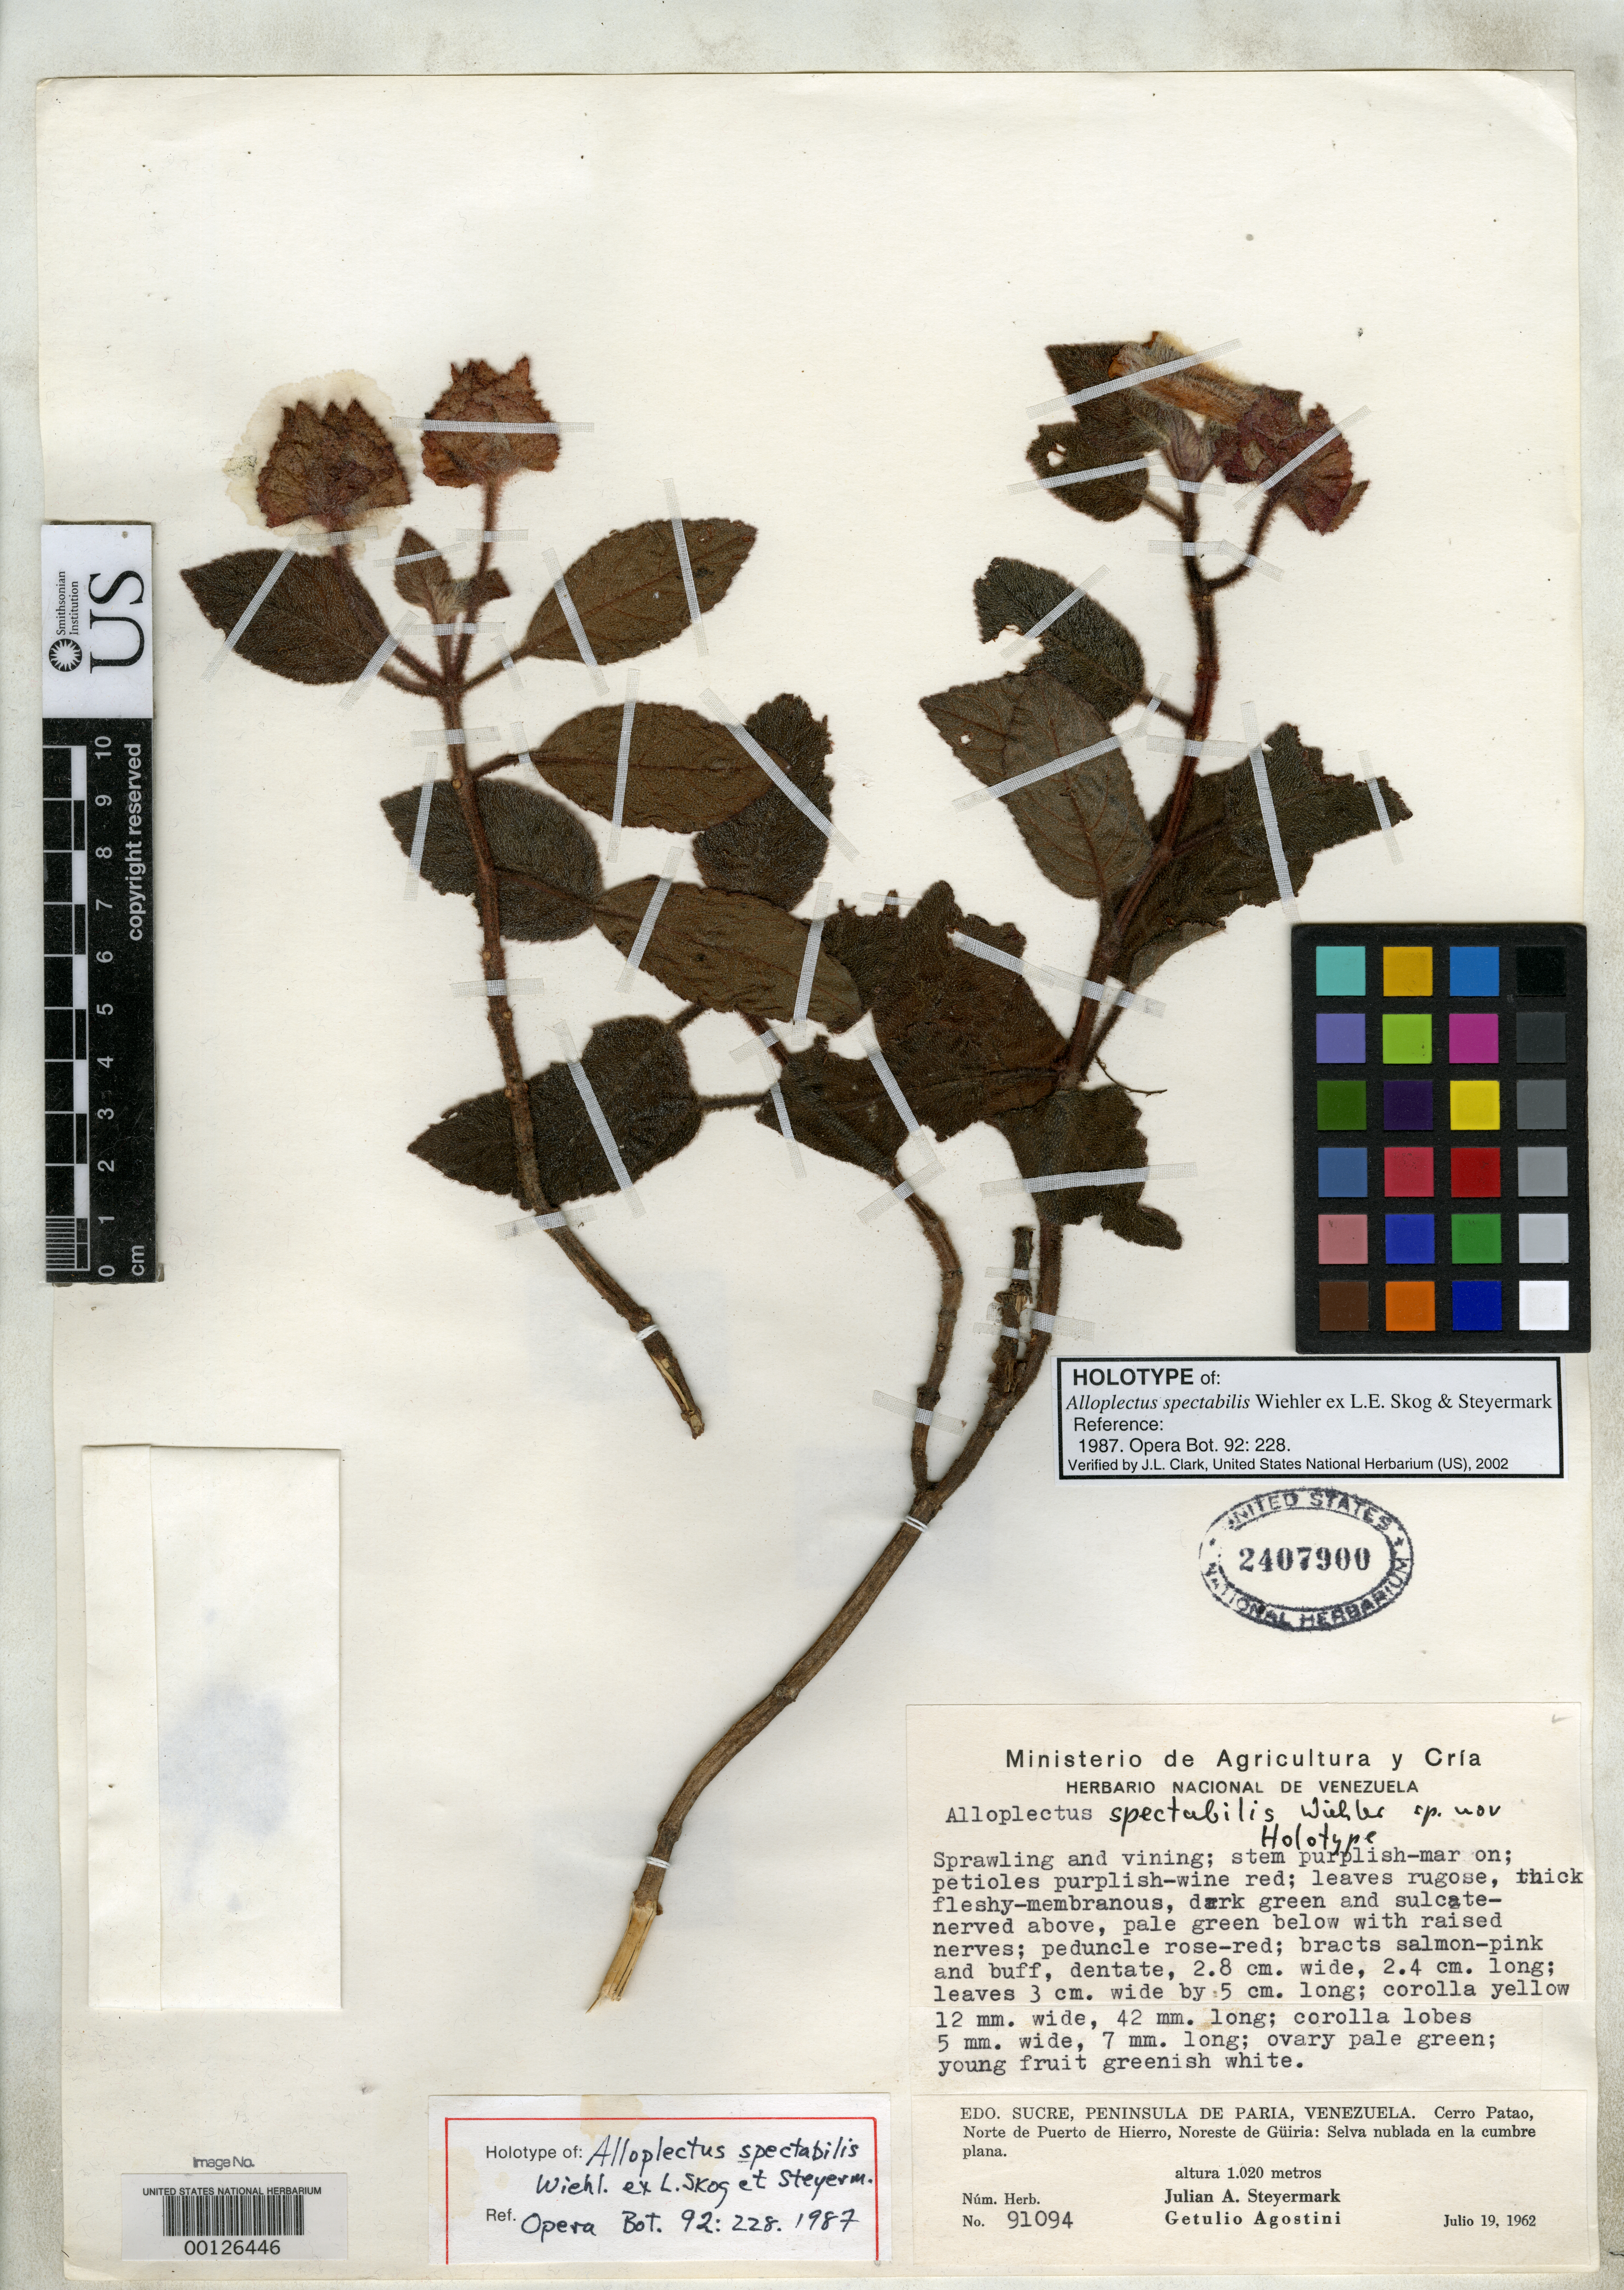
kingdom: Plantae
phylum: Tracheophyta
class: Magnoliopsida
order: Lamiales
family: Gesneriaceae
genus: Alloplectus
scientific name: Alloplectus spectabilis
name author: Wiehler ex L.E. Skog & Steyerm.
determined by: Clark, J. L., (SEL), The Marie Selby Botanical Garden (UNITED STATES)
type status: Holotype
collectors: J. Steyermark & G. Agostini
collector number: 91094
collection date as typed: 19 Jul 1962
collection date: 1962-07-19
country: Venezuela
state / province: Sucre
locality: Peninsula de Paria, Venezuela. Cerro Patao, Norte de Puerto de Hierro, Noreste de Güiria.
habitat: Selva nublada en la cumbre plana.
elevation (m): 1020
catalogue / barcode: US 2407900